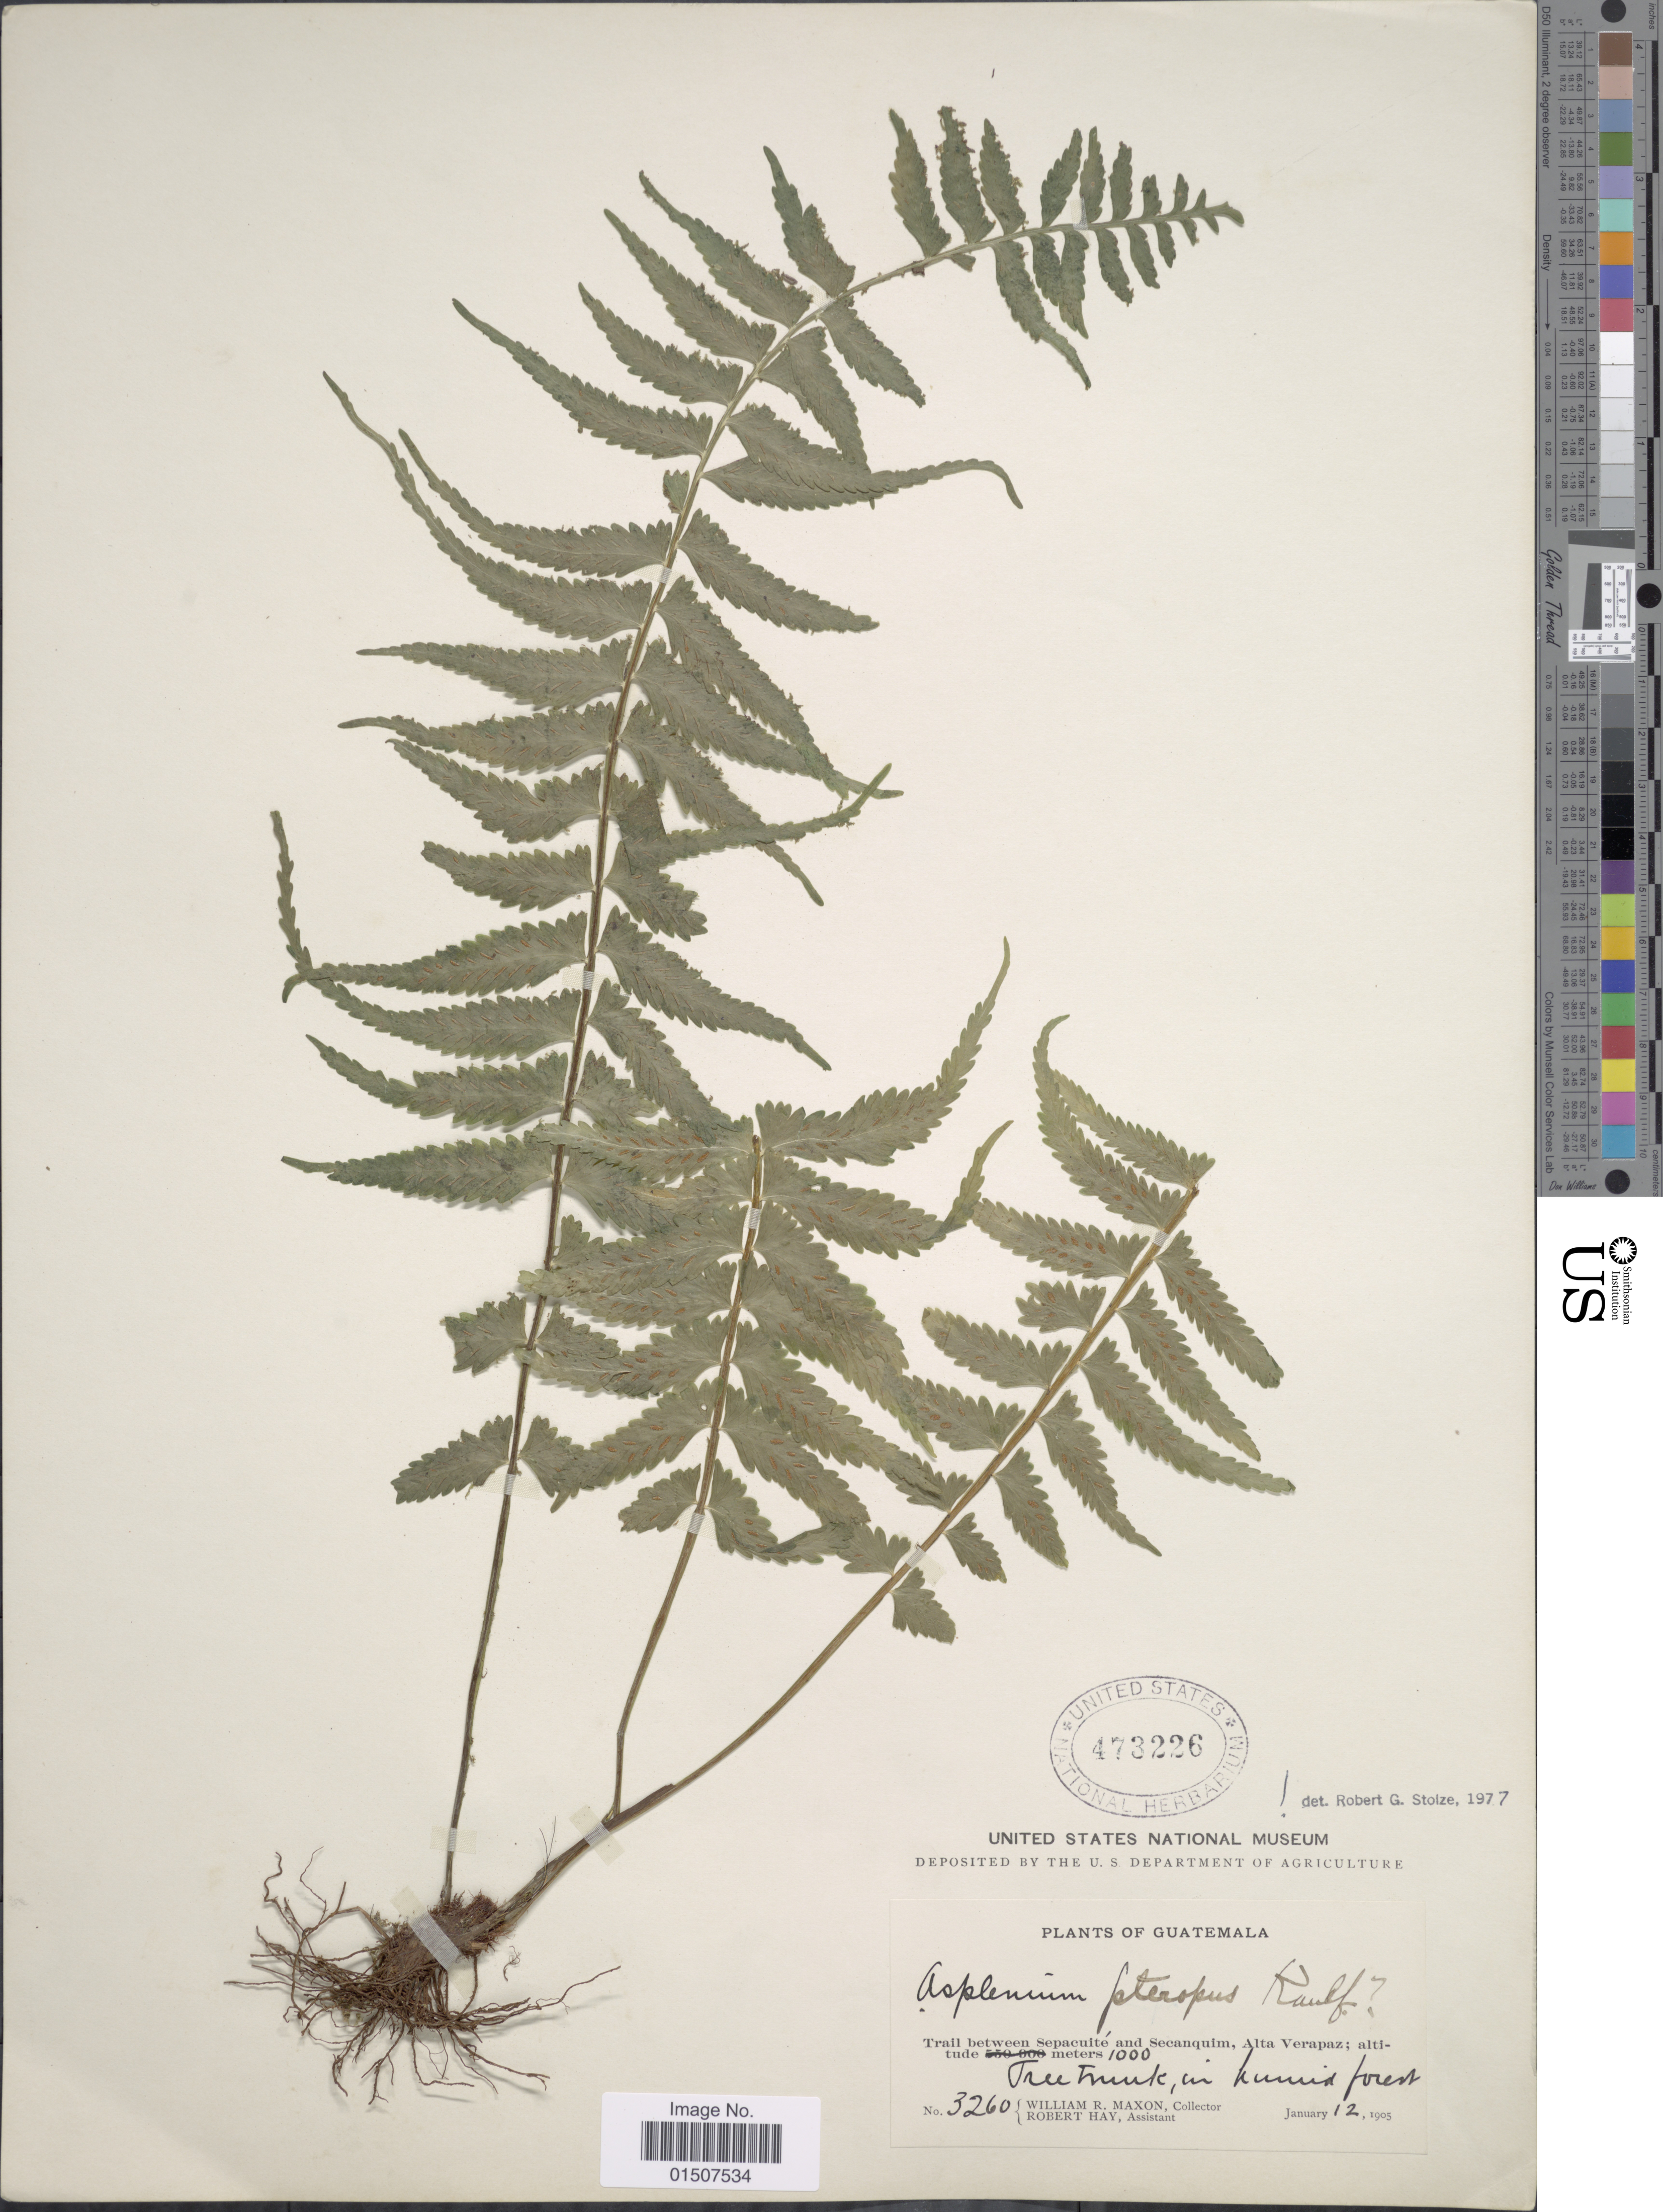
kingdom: Plantae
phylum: Tracheophyta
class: Polypodiopsida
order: Polypodiales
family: Aspleniaceae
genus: Asplenium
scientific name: Asplenium pteropus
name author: Kaulf.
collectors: W. R. Maxon & R. H. Hay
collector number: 3260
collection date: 1905-01-12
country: Guatemala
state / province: Alta Verapaz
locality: Trail between Spacuite and Secanquim, Alta Verapaz.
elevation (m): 1000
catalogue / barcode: US 473226